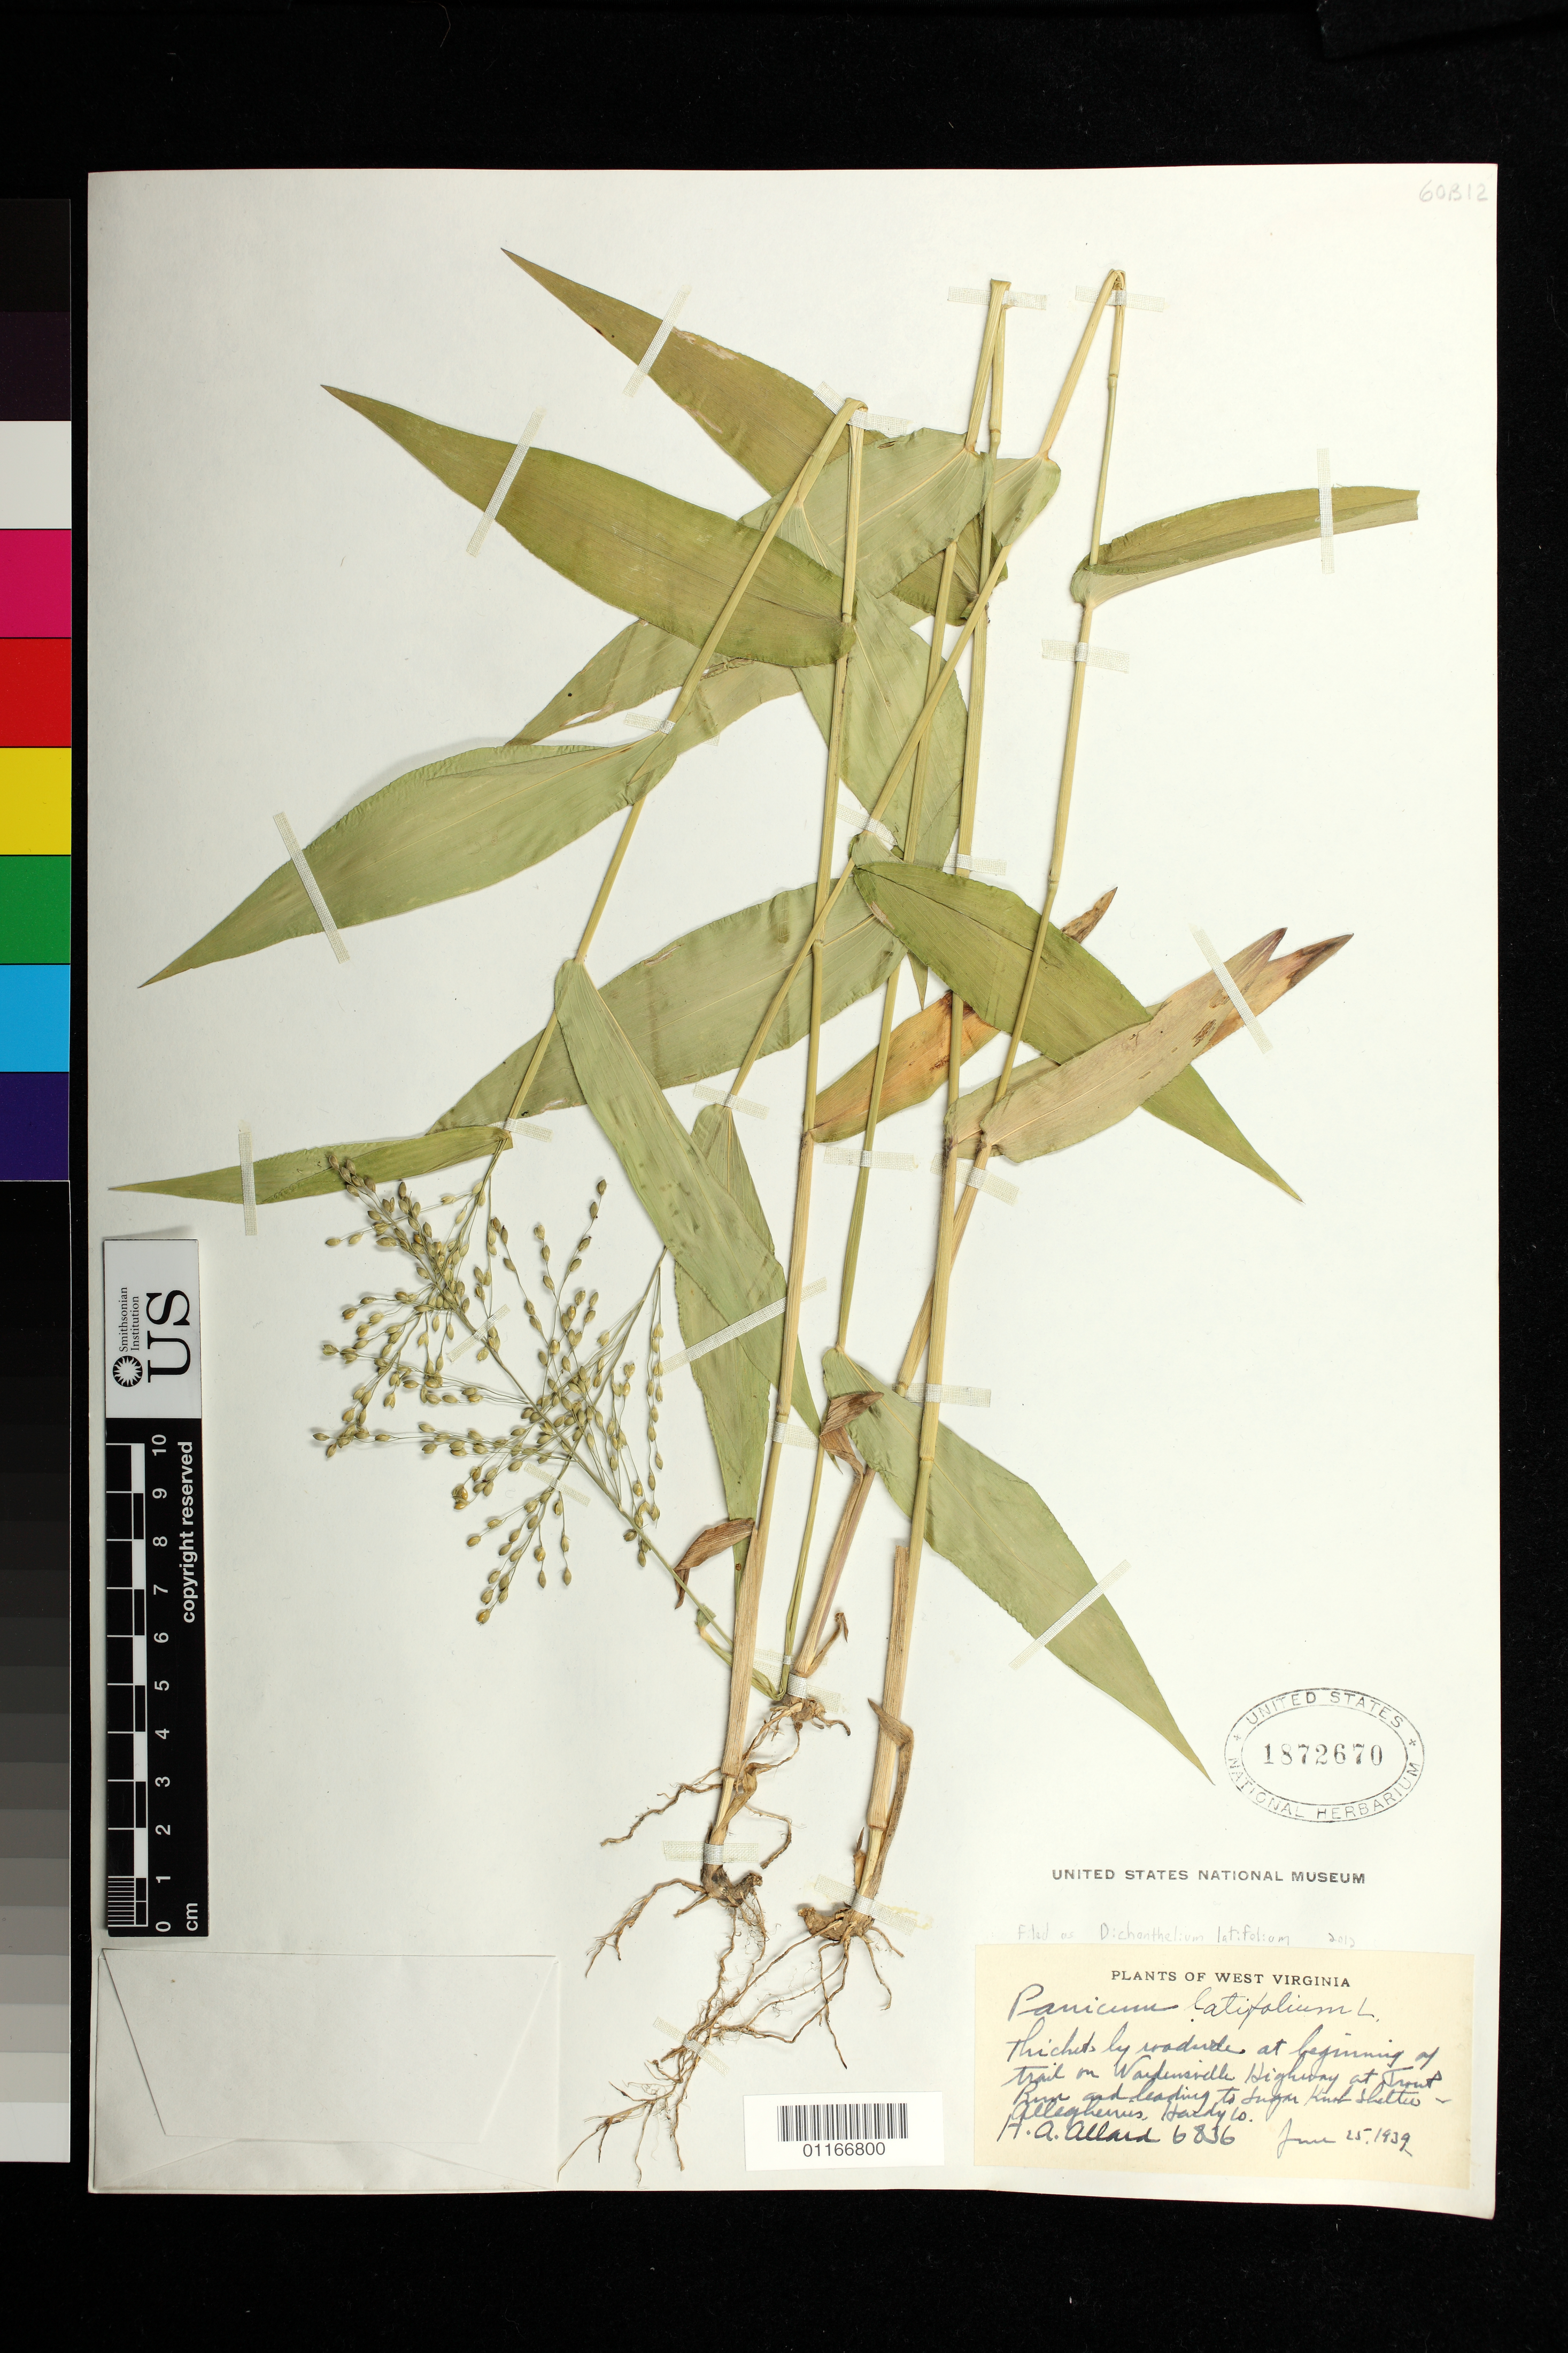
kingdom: Plantae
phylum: Tracheophyta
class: Liliopsida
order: Poales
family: Poaceae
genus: Dichanthelium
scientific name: Dichanthelium latifolium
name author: (L.) Harvill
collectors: H. A. Allard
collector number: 6836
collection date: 1932-06-25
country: United States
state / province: West Virginia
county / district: Hardy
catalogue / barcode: US 1872670